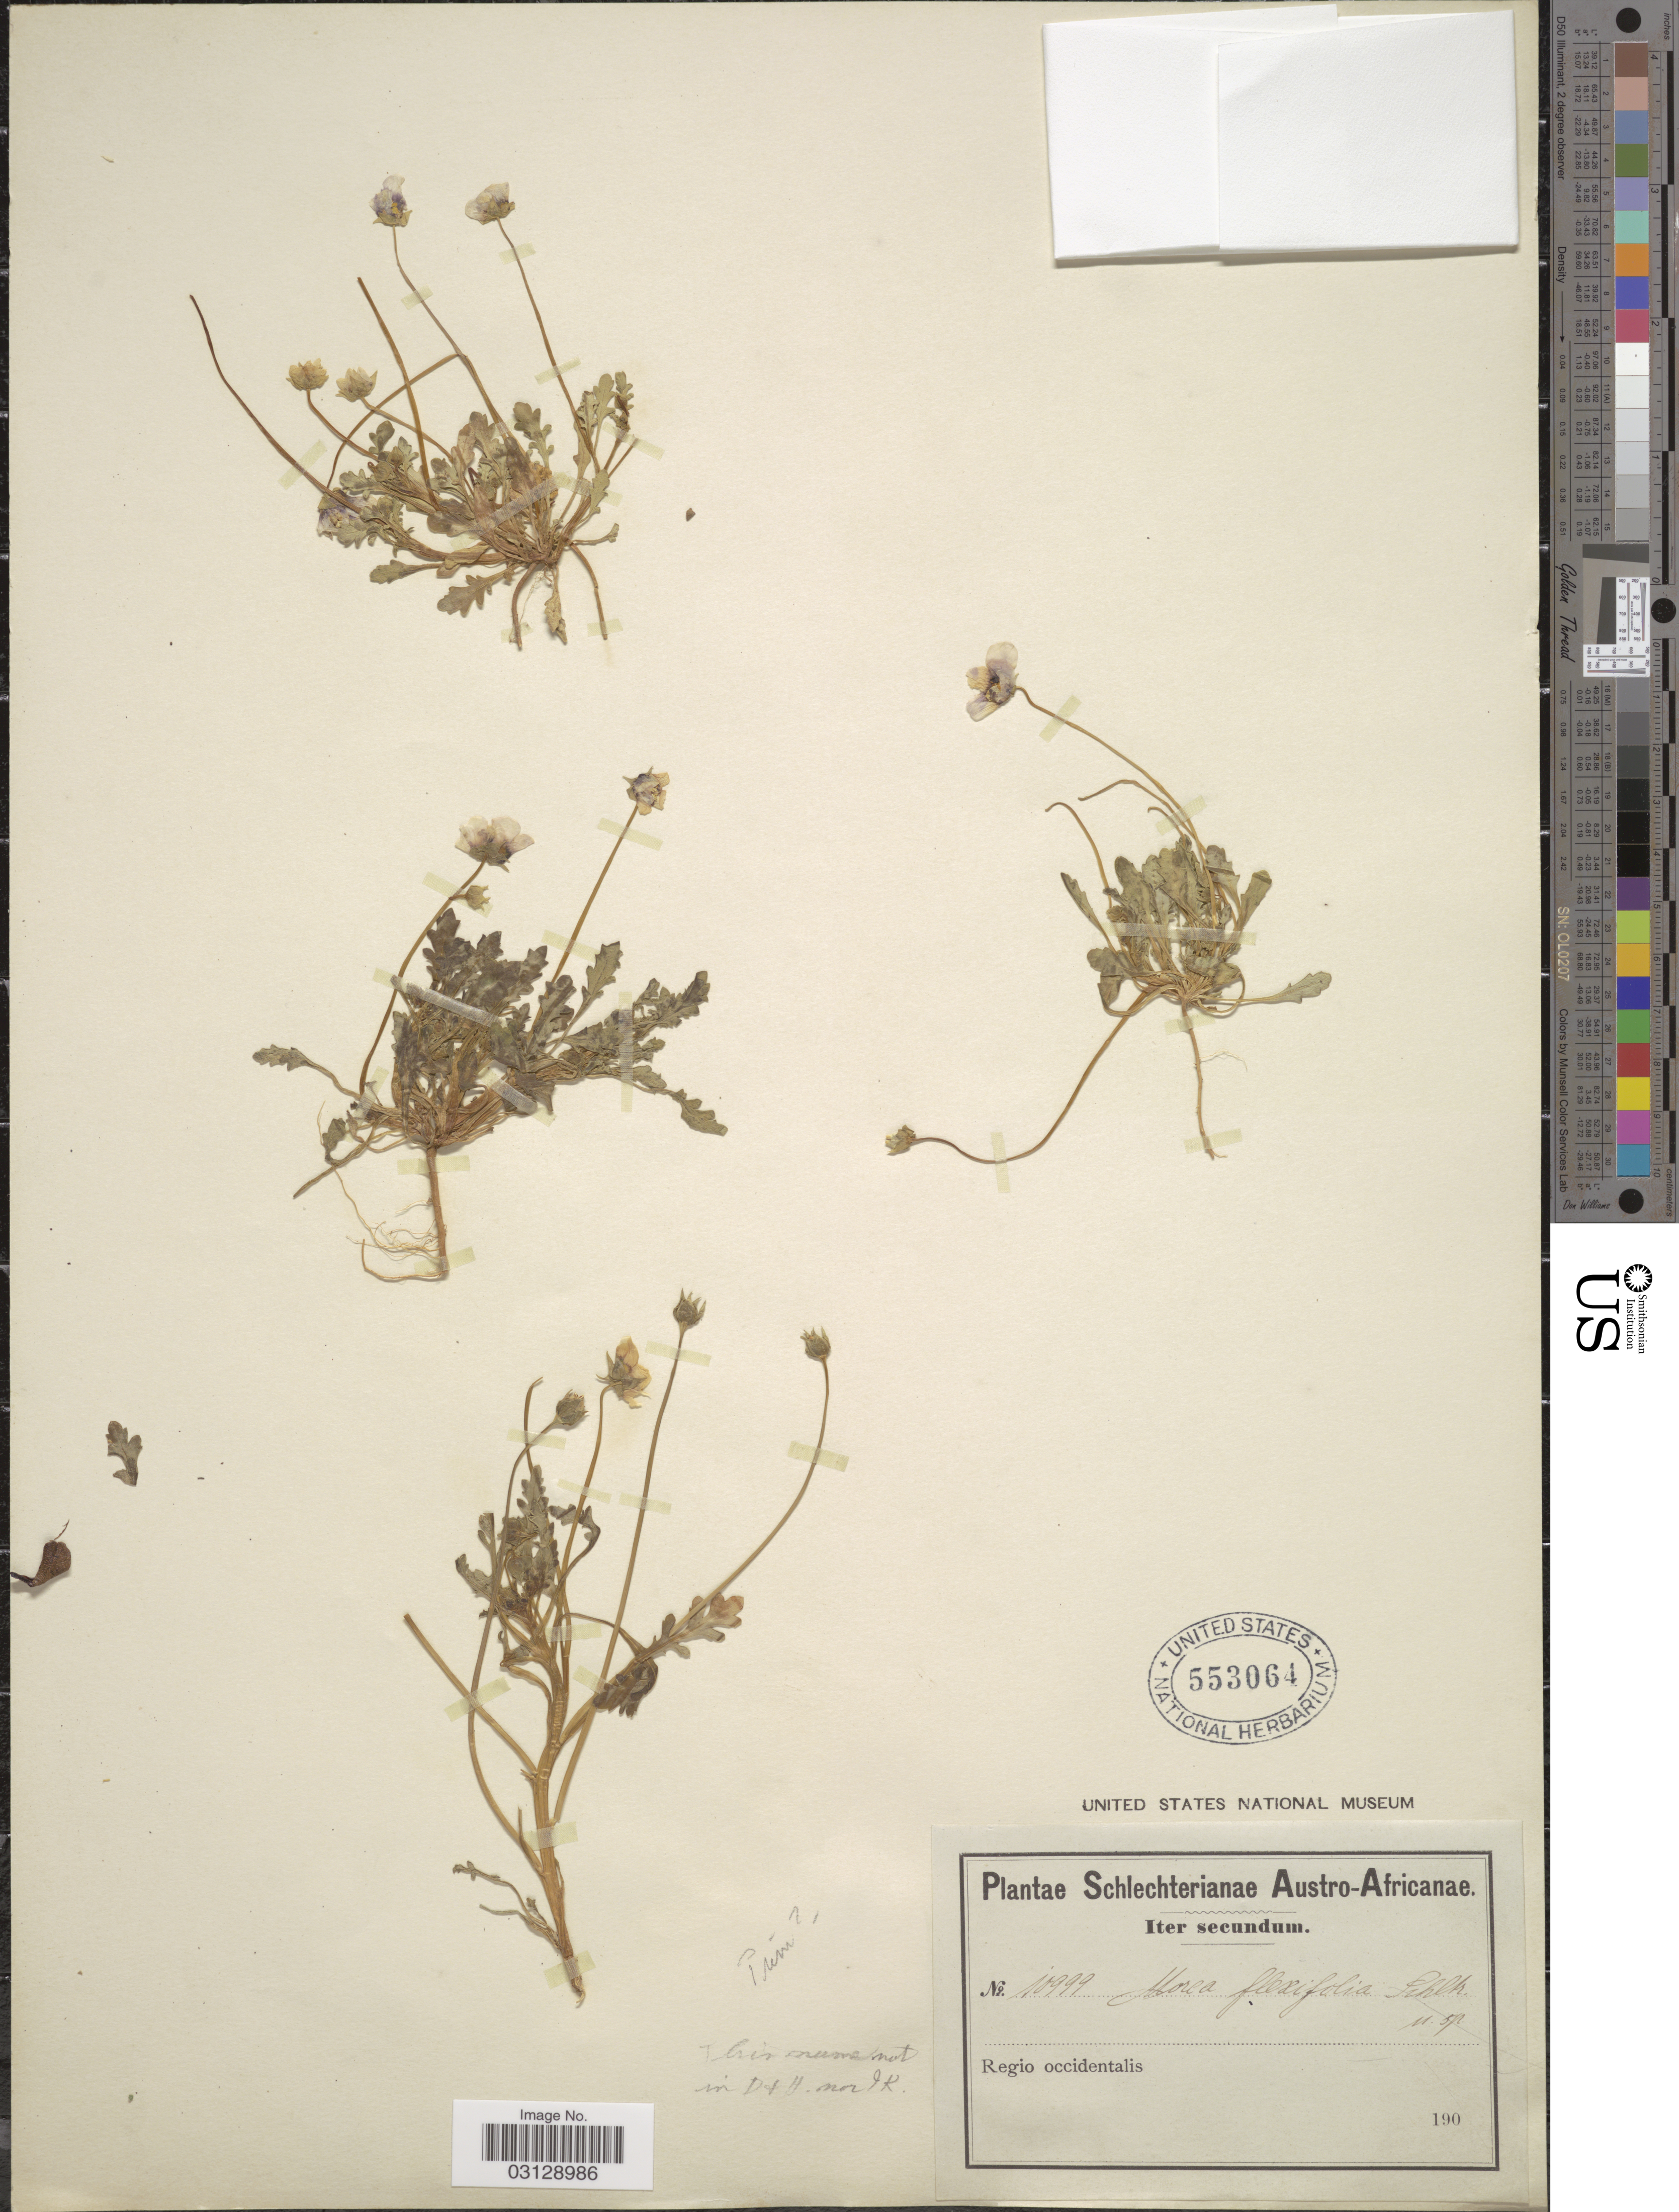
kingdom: Plantae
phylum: Tracheophyta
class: Magnoliopsida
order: Ericales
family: Primulaceae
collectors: Schlechter, --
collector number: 10999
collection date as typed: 190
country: South Africa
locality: Austro-Africanae. Regio occidentalis.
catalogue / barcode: US 553064